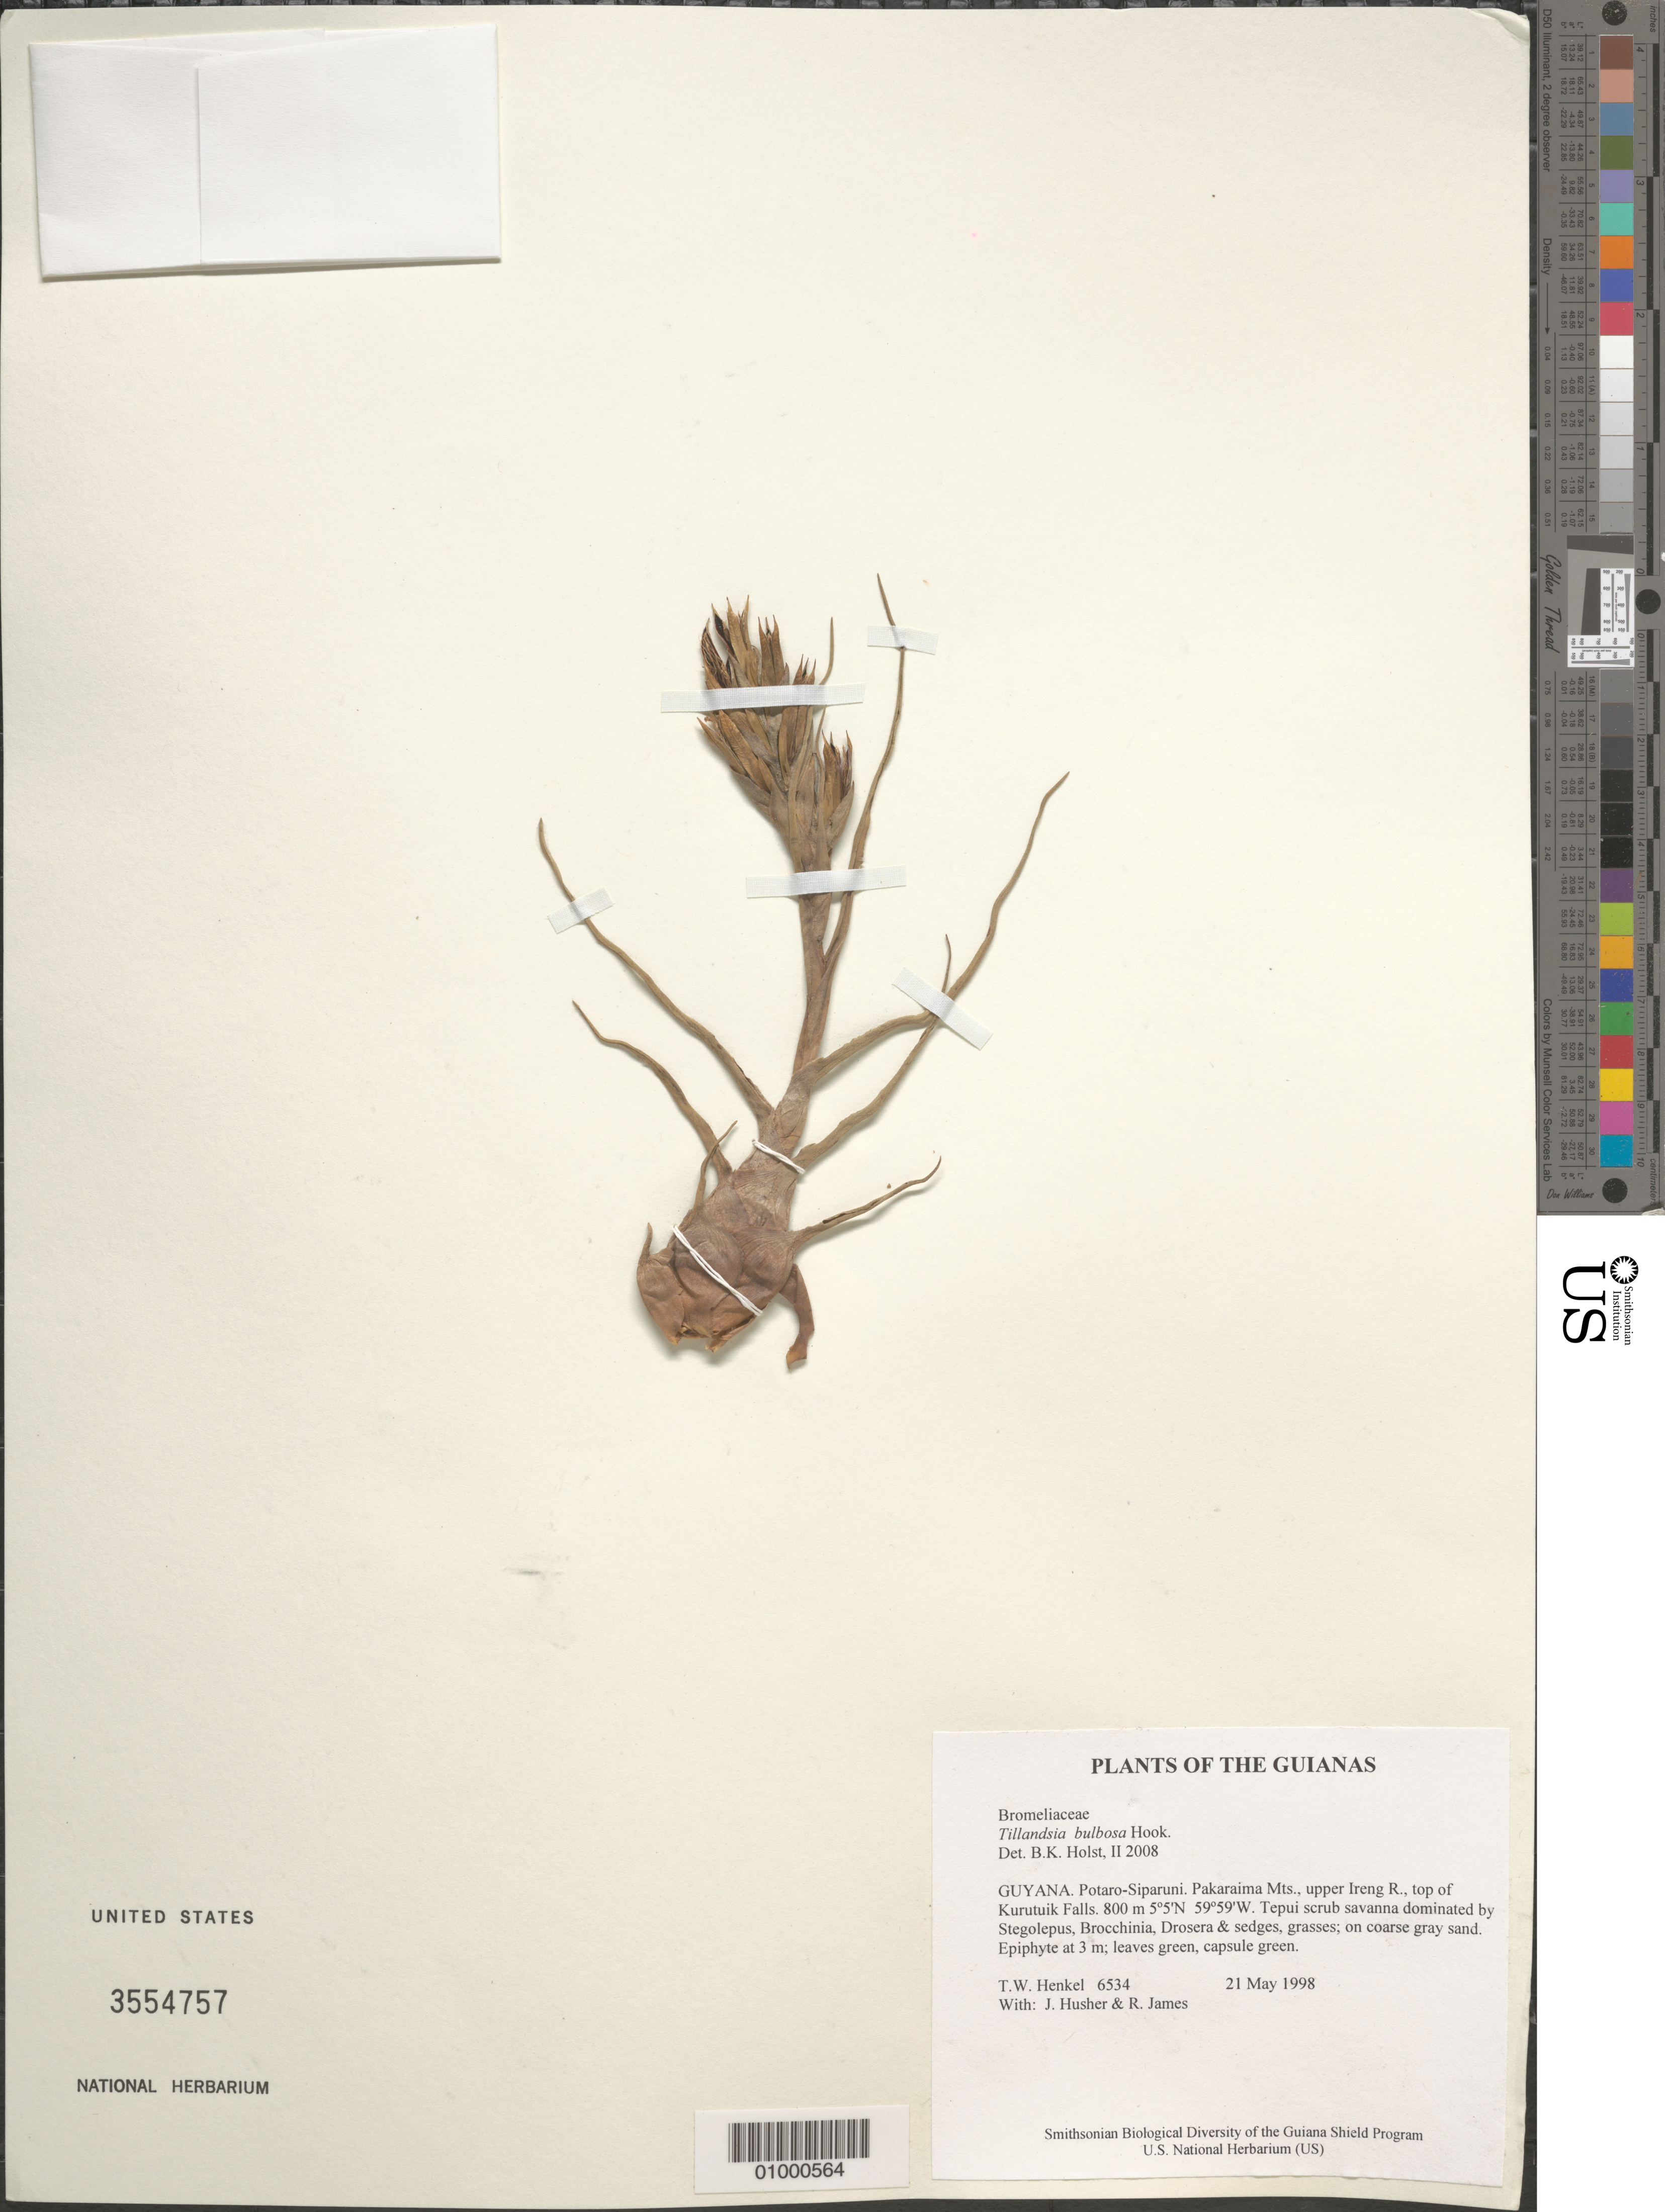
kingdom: Plantae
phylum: Tracheophyta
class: Liliopsida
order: Poales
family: Bromeliaceae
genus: Tillandsia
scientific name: Tillandsia bulbosa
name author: Hook.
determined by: Holst, Bruce K.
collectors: T. Henkel, J. Husher & R. James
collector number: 6534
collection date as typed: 21 May 1998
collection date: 1998-05-21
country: Guyana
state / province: Potaro-Siparuni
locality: Pakaraima Mts., upper Ireng R., top of Kurutuik Falls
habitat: Tepui scrub savanna dominated by Stegolepus, Brocchinia, Drosera & sedges, grasses; on coarse gray sand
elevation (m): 800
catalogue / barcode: US 3554757